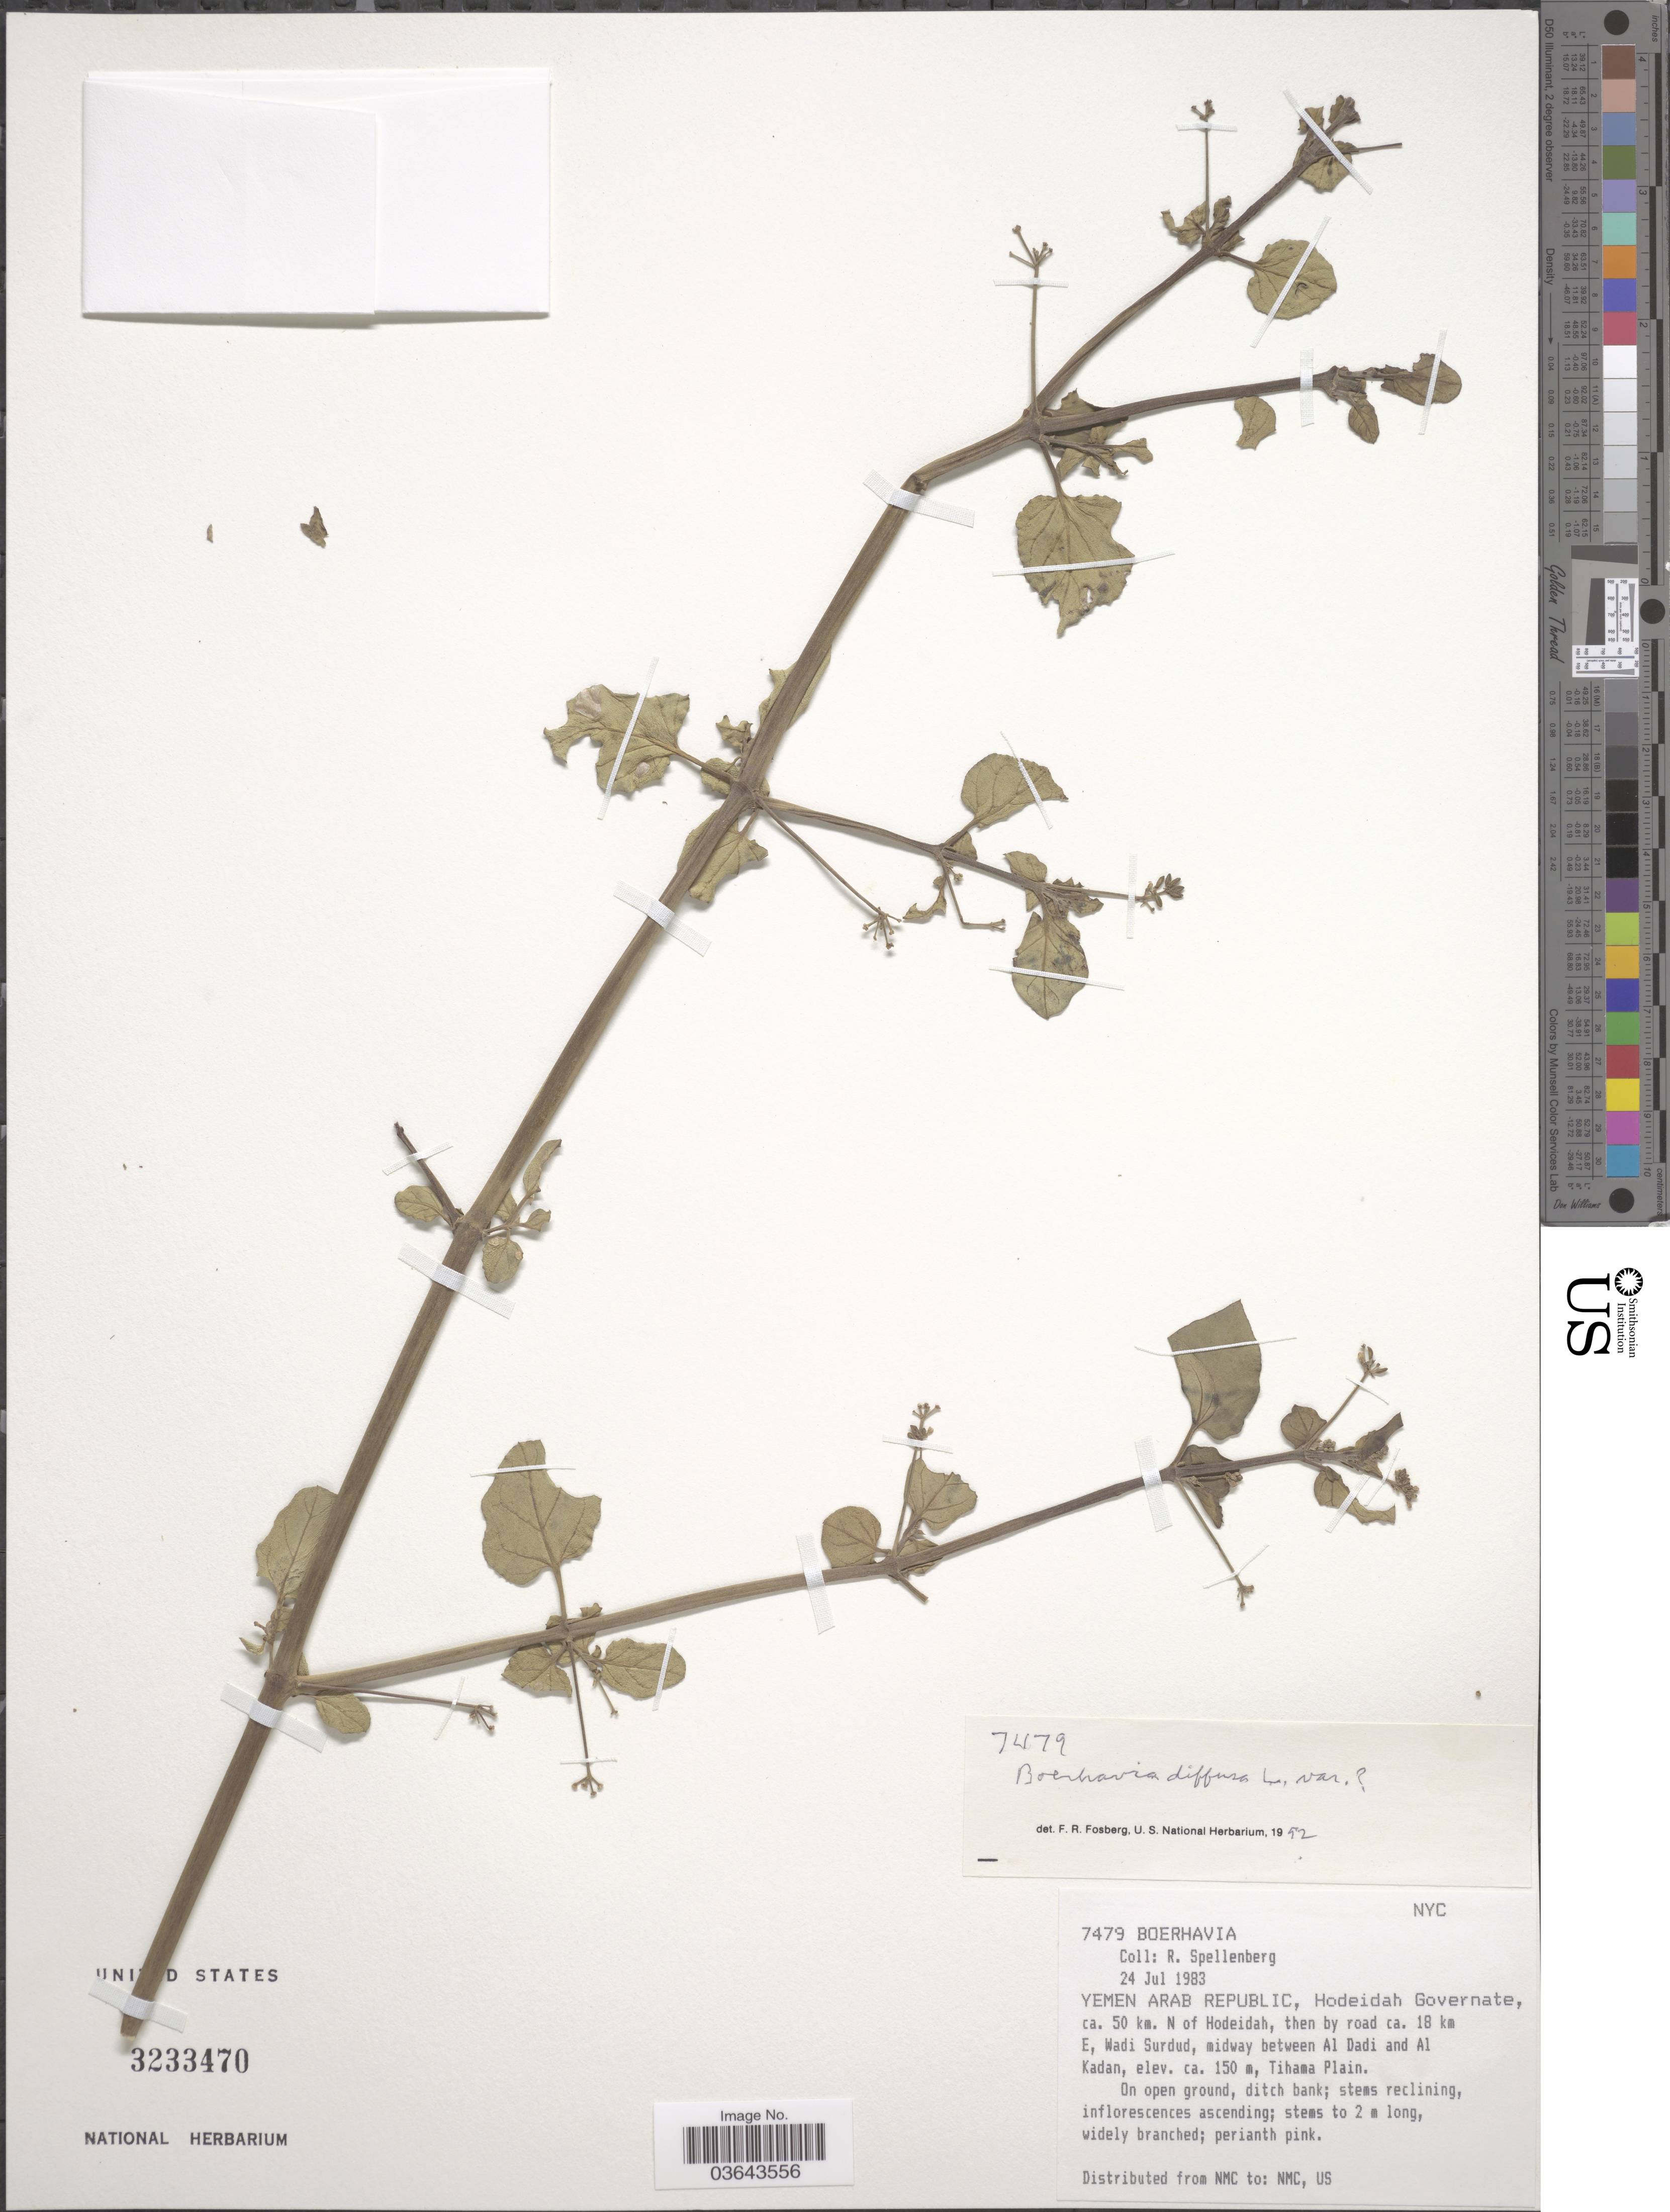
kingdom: Plantae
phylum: Tracheophyta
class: Magnoliopsida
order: Caryophyllales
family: Nyctaginaceae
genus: Boerhavia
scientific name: Boerhavia diffusa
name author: L.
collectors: R. Spellenberg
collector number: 7479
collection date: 1983-07-24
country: Yemen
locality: Arab Republic. Hodeidah Governate, ca. 50 km. N of Hodeidah, then by road ca. 18 km E, Wadi Surdud, midway between Al Dadi and Al Kadan, Tihama Plain.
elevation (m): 150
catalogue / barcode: US 3233470